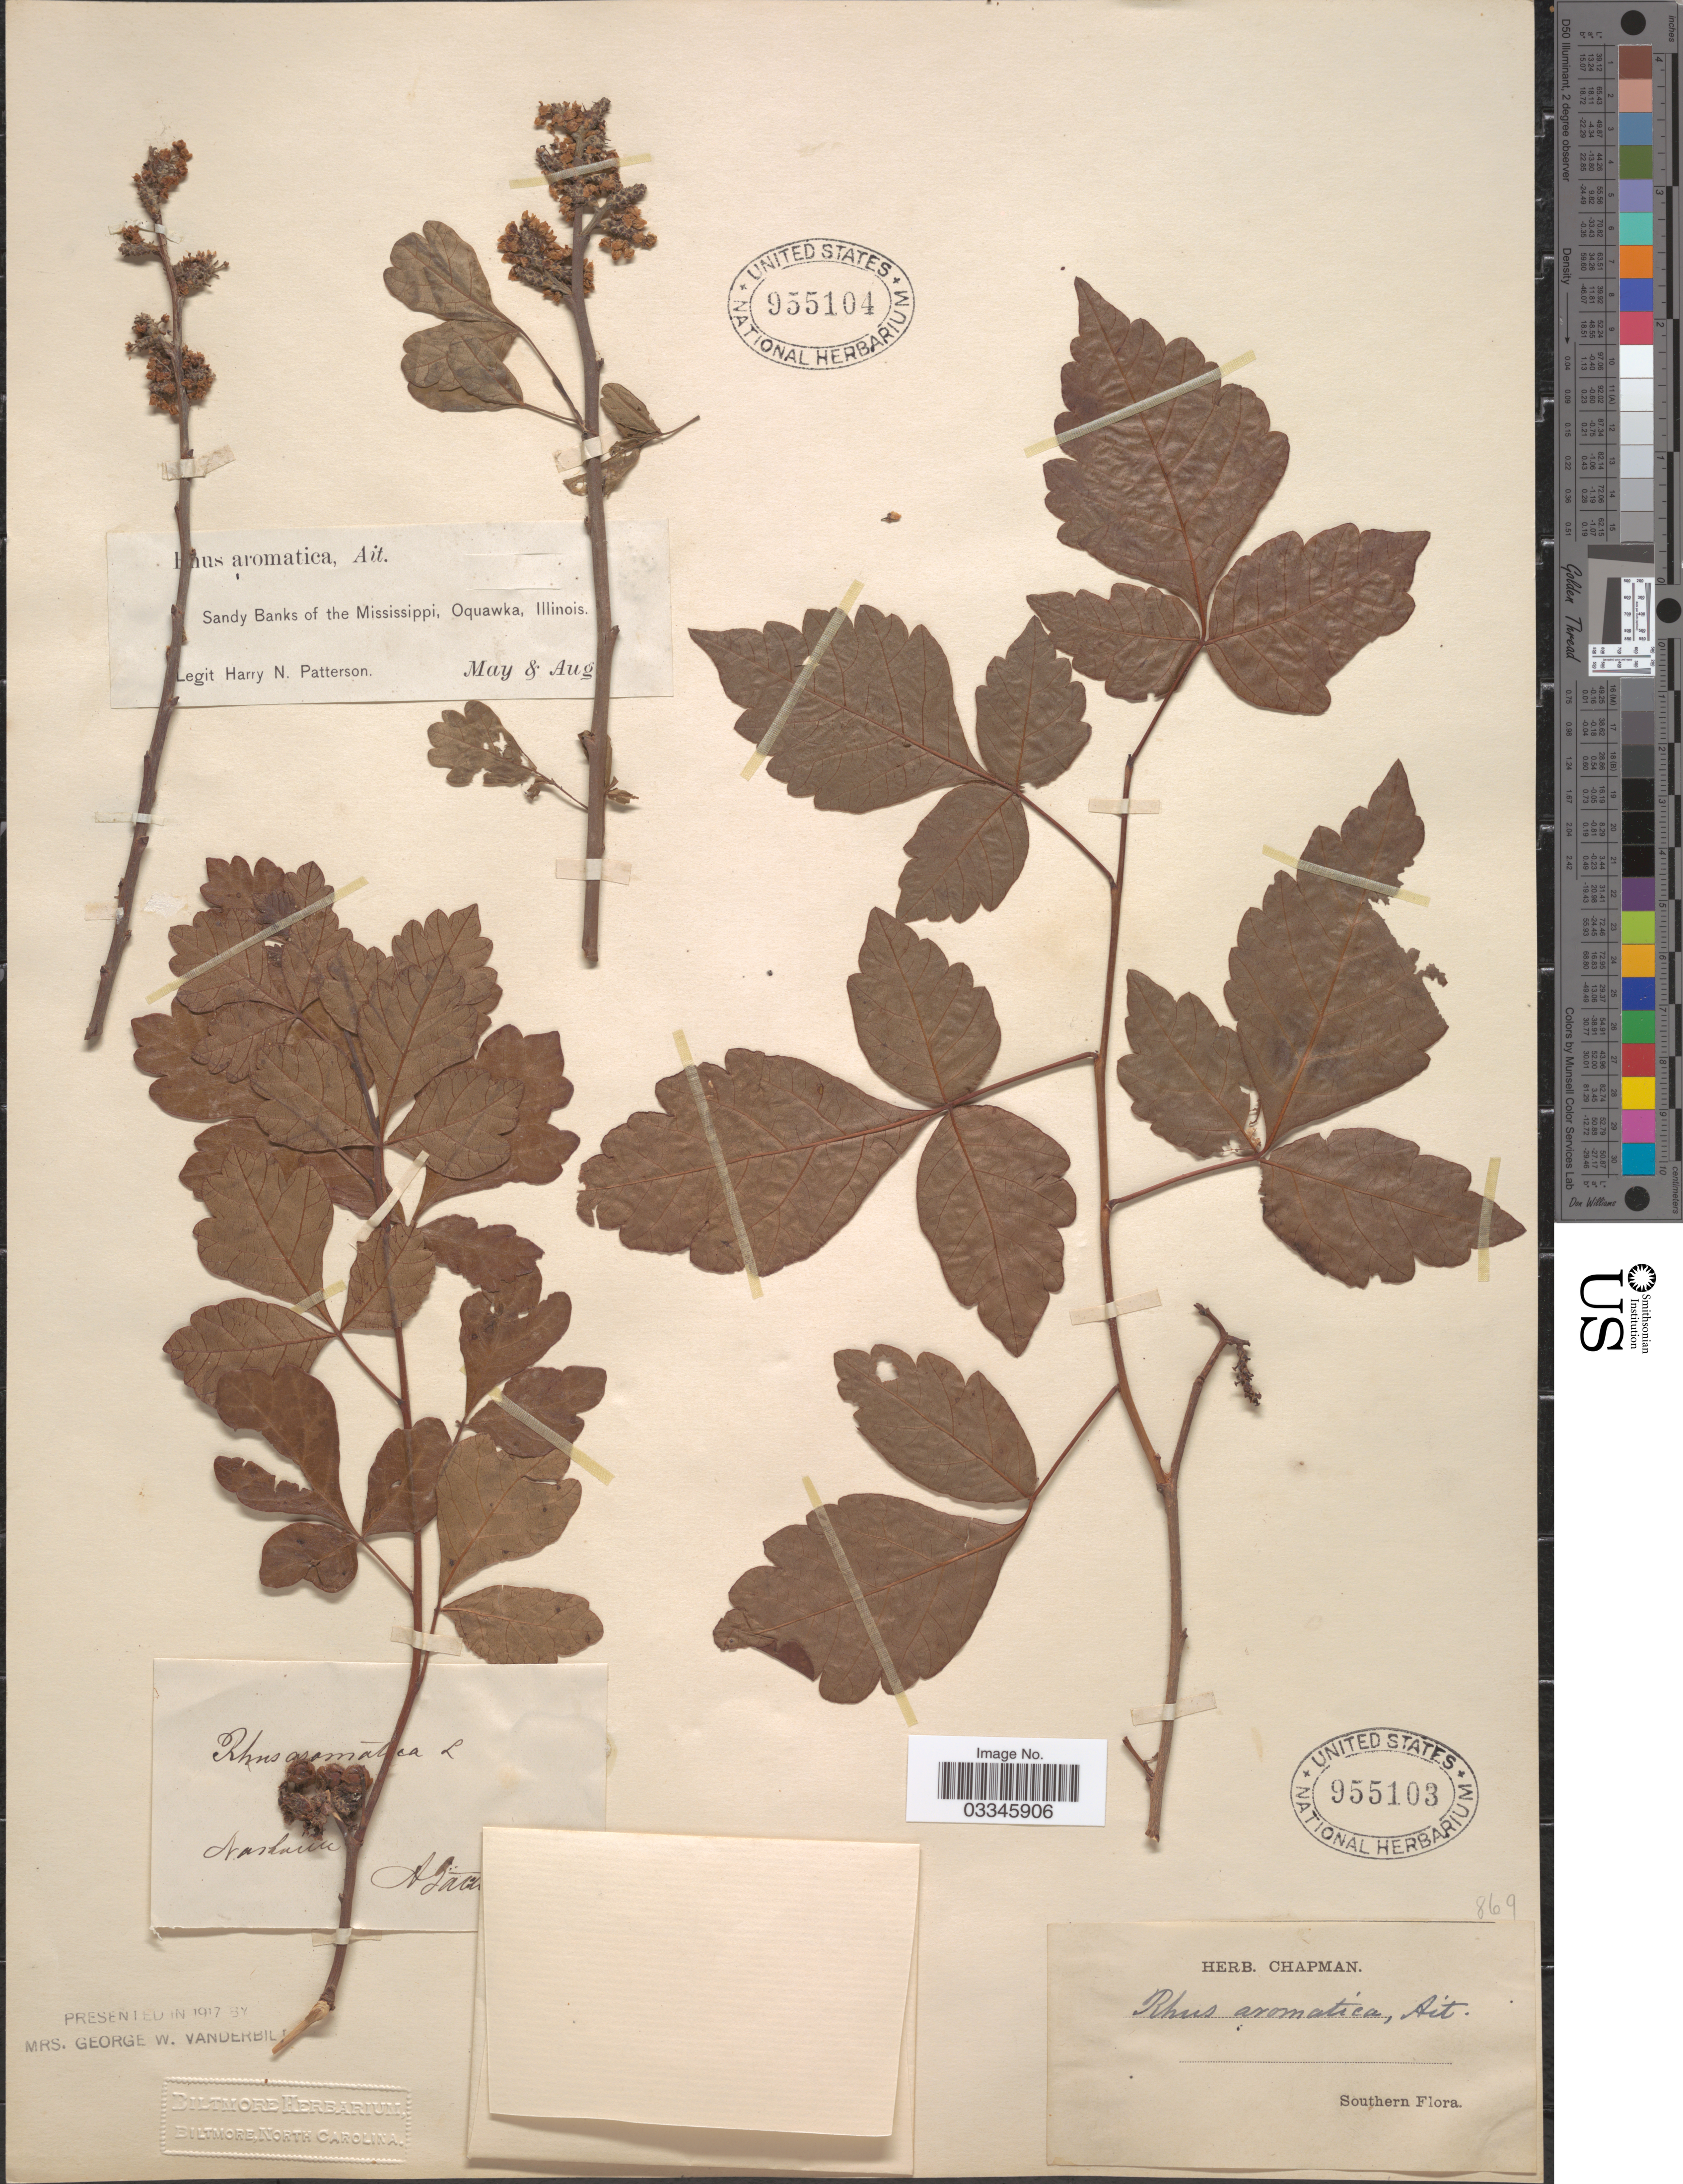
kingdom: Plantae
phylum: Tracheophyta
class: Magnoliopsida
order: Sapindales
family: Anacardiaceae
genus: Rhus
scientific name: Rhus crenata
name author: Thunb.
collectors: A. Gattinger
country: United States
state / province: Tennessee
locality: Southern. Nashville.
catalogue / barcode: US 955103